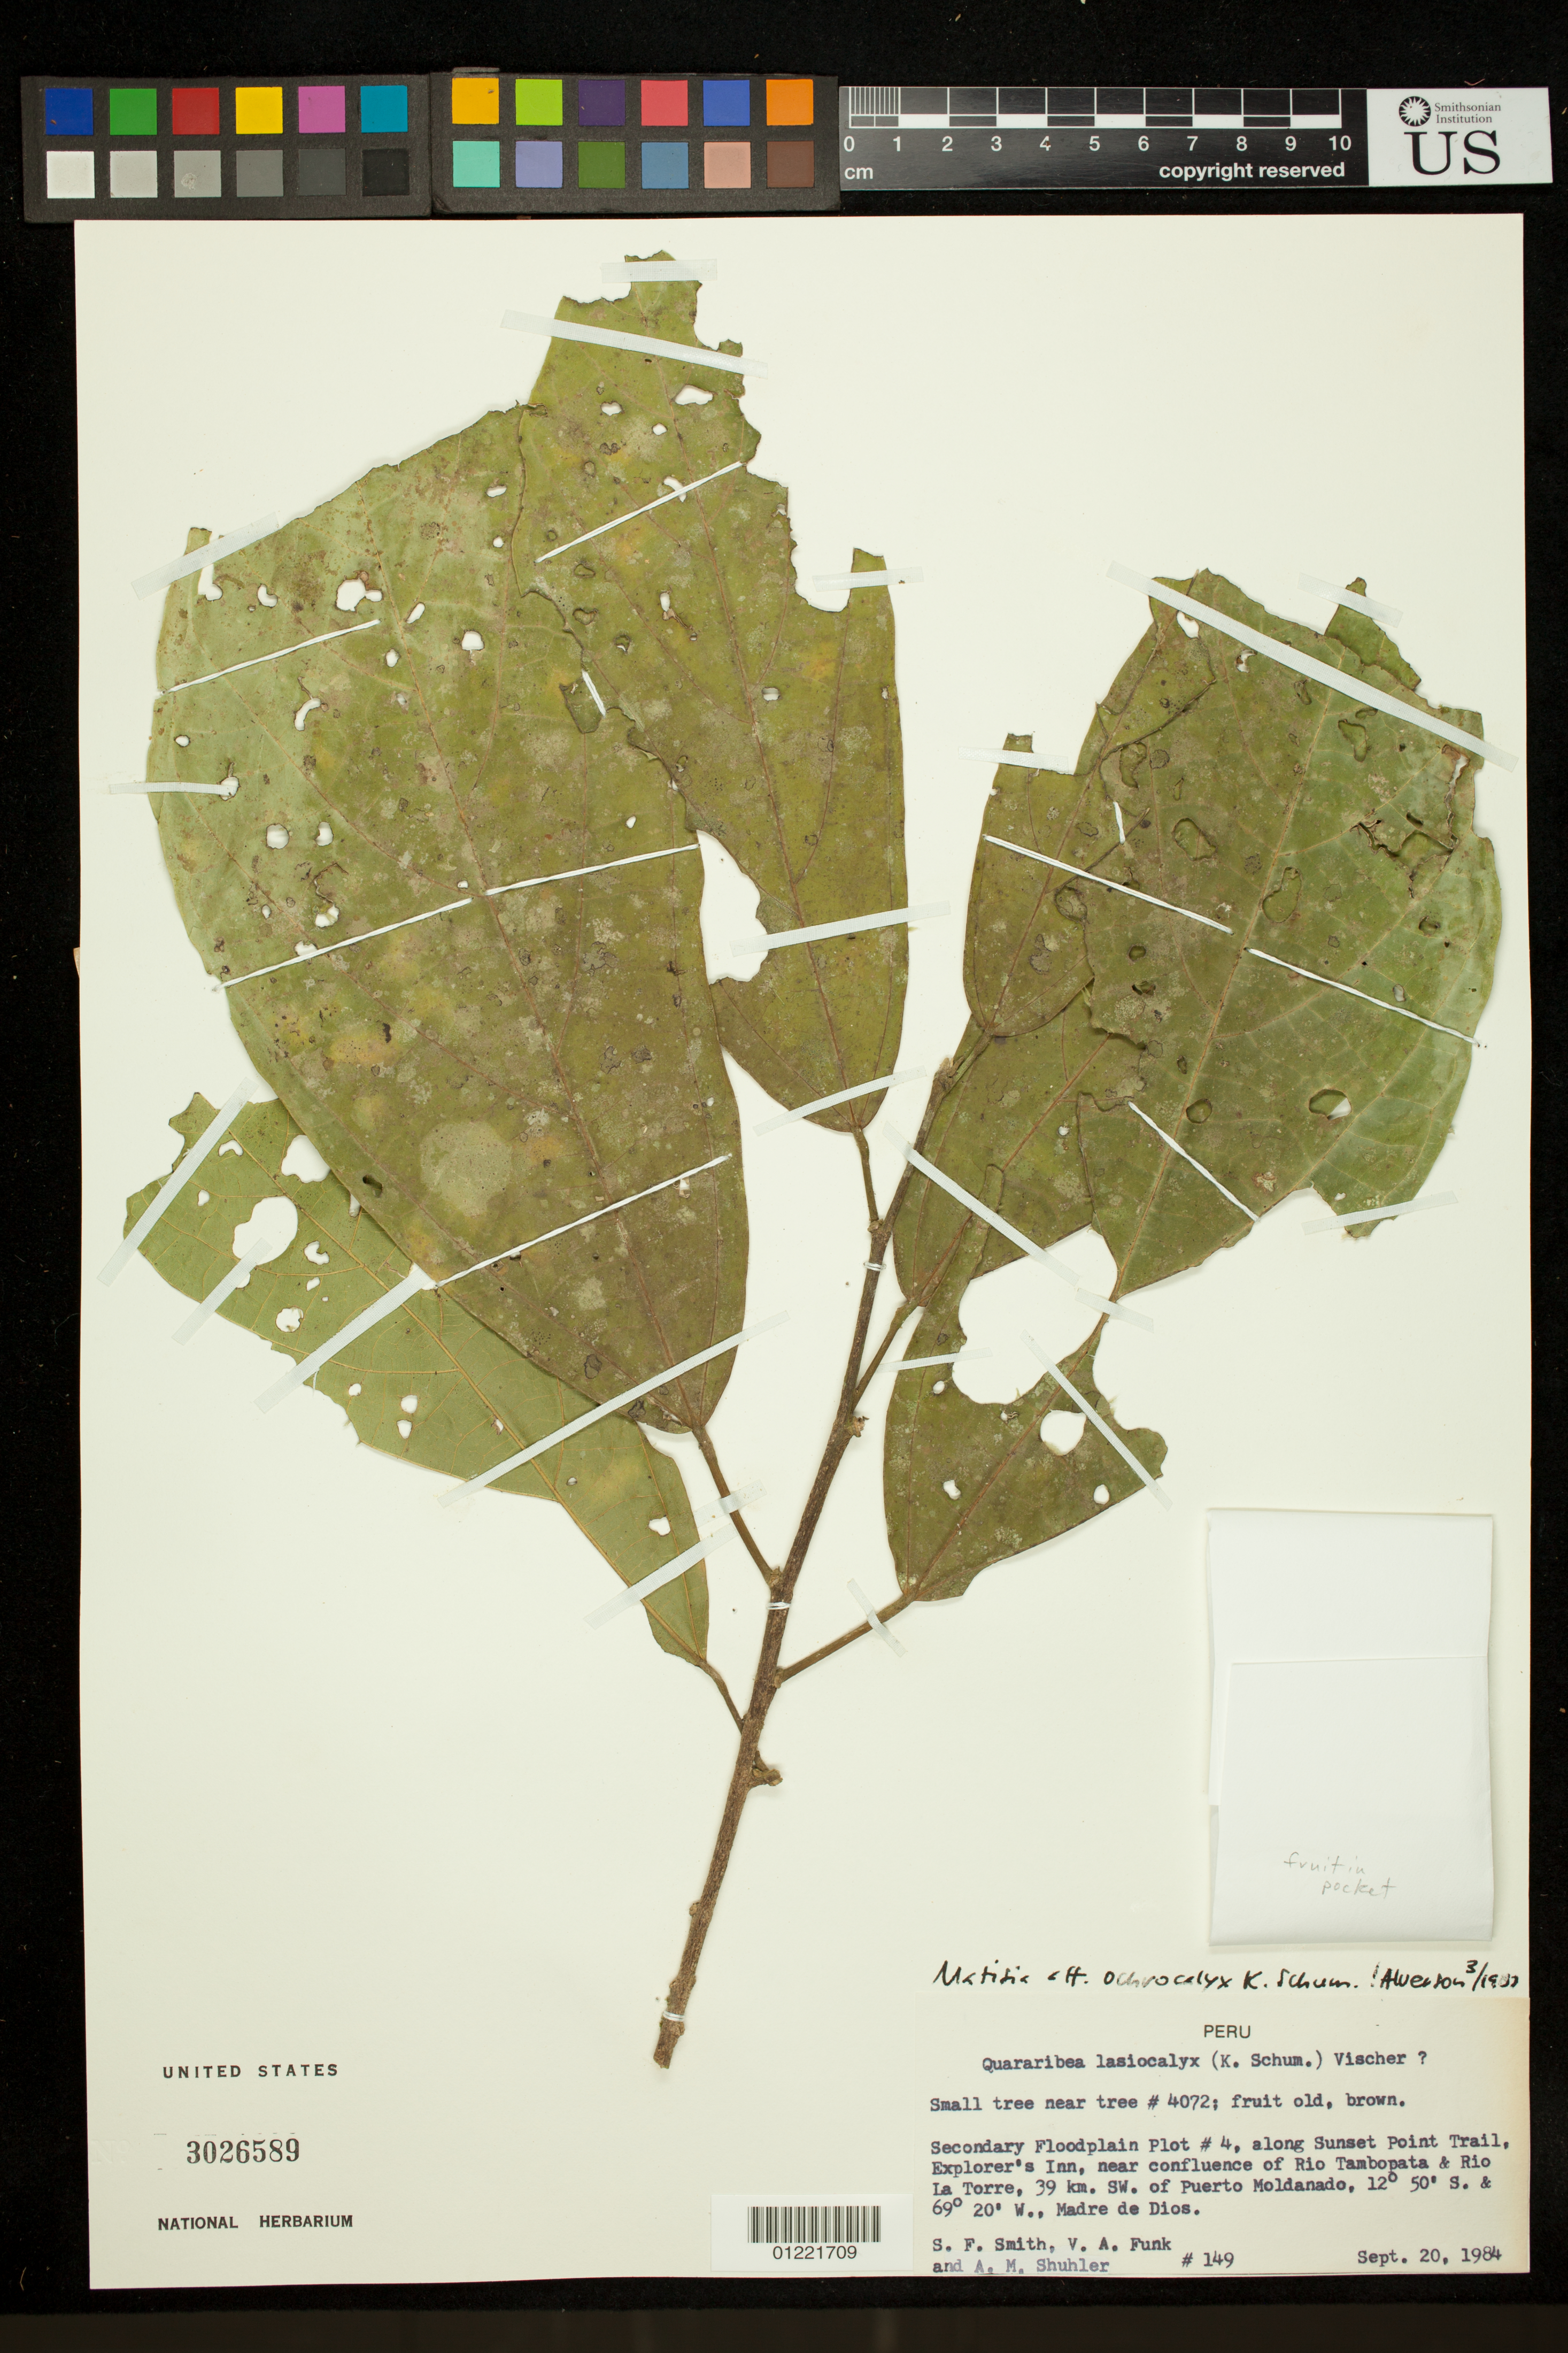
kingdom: Plantae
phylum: Tracheophyta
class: Magnoliopsida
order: Malvales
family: Malvaceae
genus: Matisia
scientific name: Matisia ochrocalyx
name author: K. Schum.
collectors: S.F. Smith, V. Funk & A. Shuhler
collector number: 149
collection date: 1984-09-20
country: Peru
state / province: Madre de Dios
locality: Secondary Floodplain Plot #4, along Sunset Point Trail, Explorer's Inn, near confluence of Rio Tambopata & Rio La Torre, 39 km. SW. of Puerto Moldanado.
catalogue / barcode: US 3026589